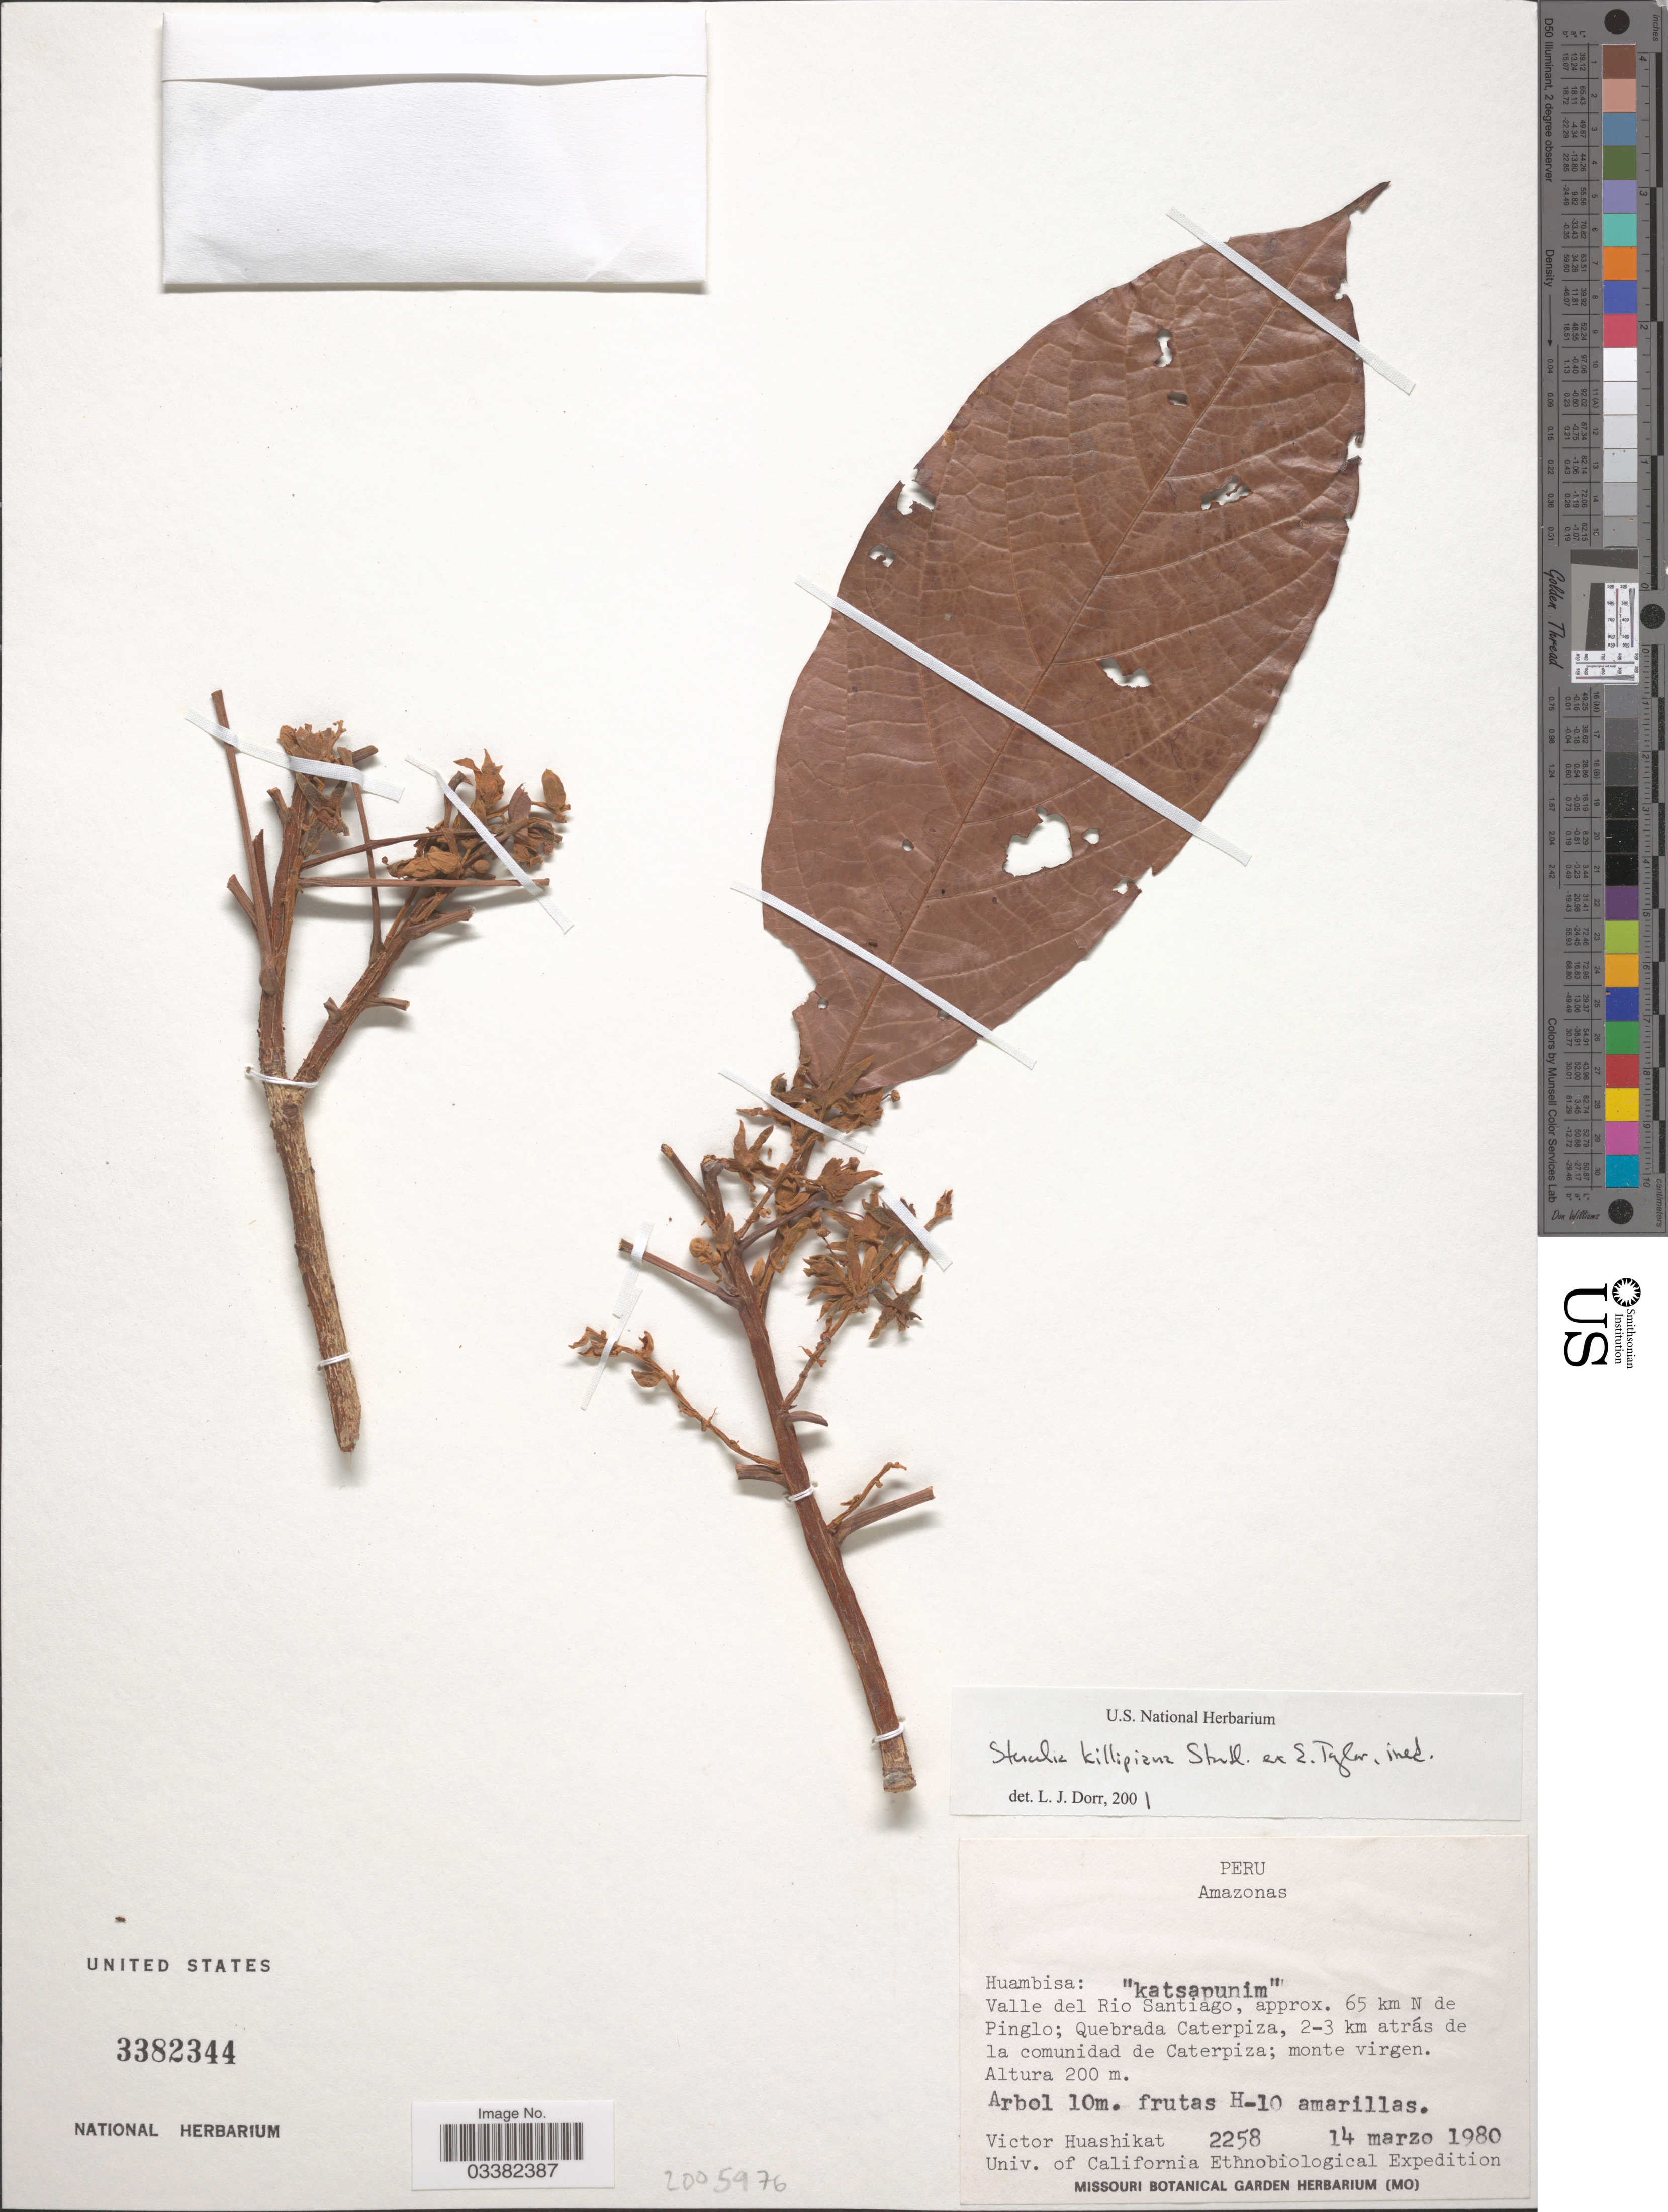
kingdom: Plantae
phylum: Tracheophyta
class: Magnoliopsida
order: Malvales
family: Malvaceae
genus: Sterculia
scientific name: Sterculia killipiana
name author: Standl. ex Colli-Silva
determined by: Dorr, Laurence J., Curator (BOT), Smithsonian Institution - National Museum of Natural History (UNITED STATES)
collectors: V. Huashikat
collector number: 2258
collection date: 1980-03-14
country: Peru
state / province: Amazonas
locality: Valle del Rio Santiago, approx. 65 km N de Pinglo; Quebrada Caterpiza, 2-3 km atrás de la comunidad de Caterpiza; monte virgen.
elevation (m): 200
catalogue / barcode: US 3382344